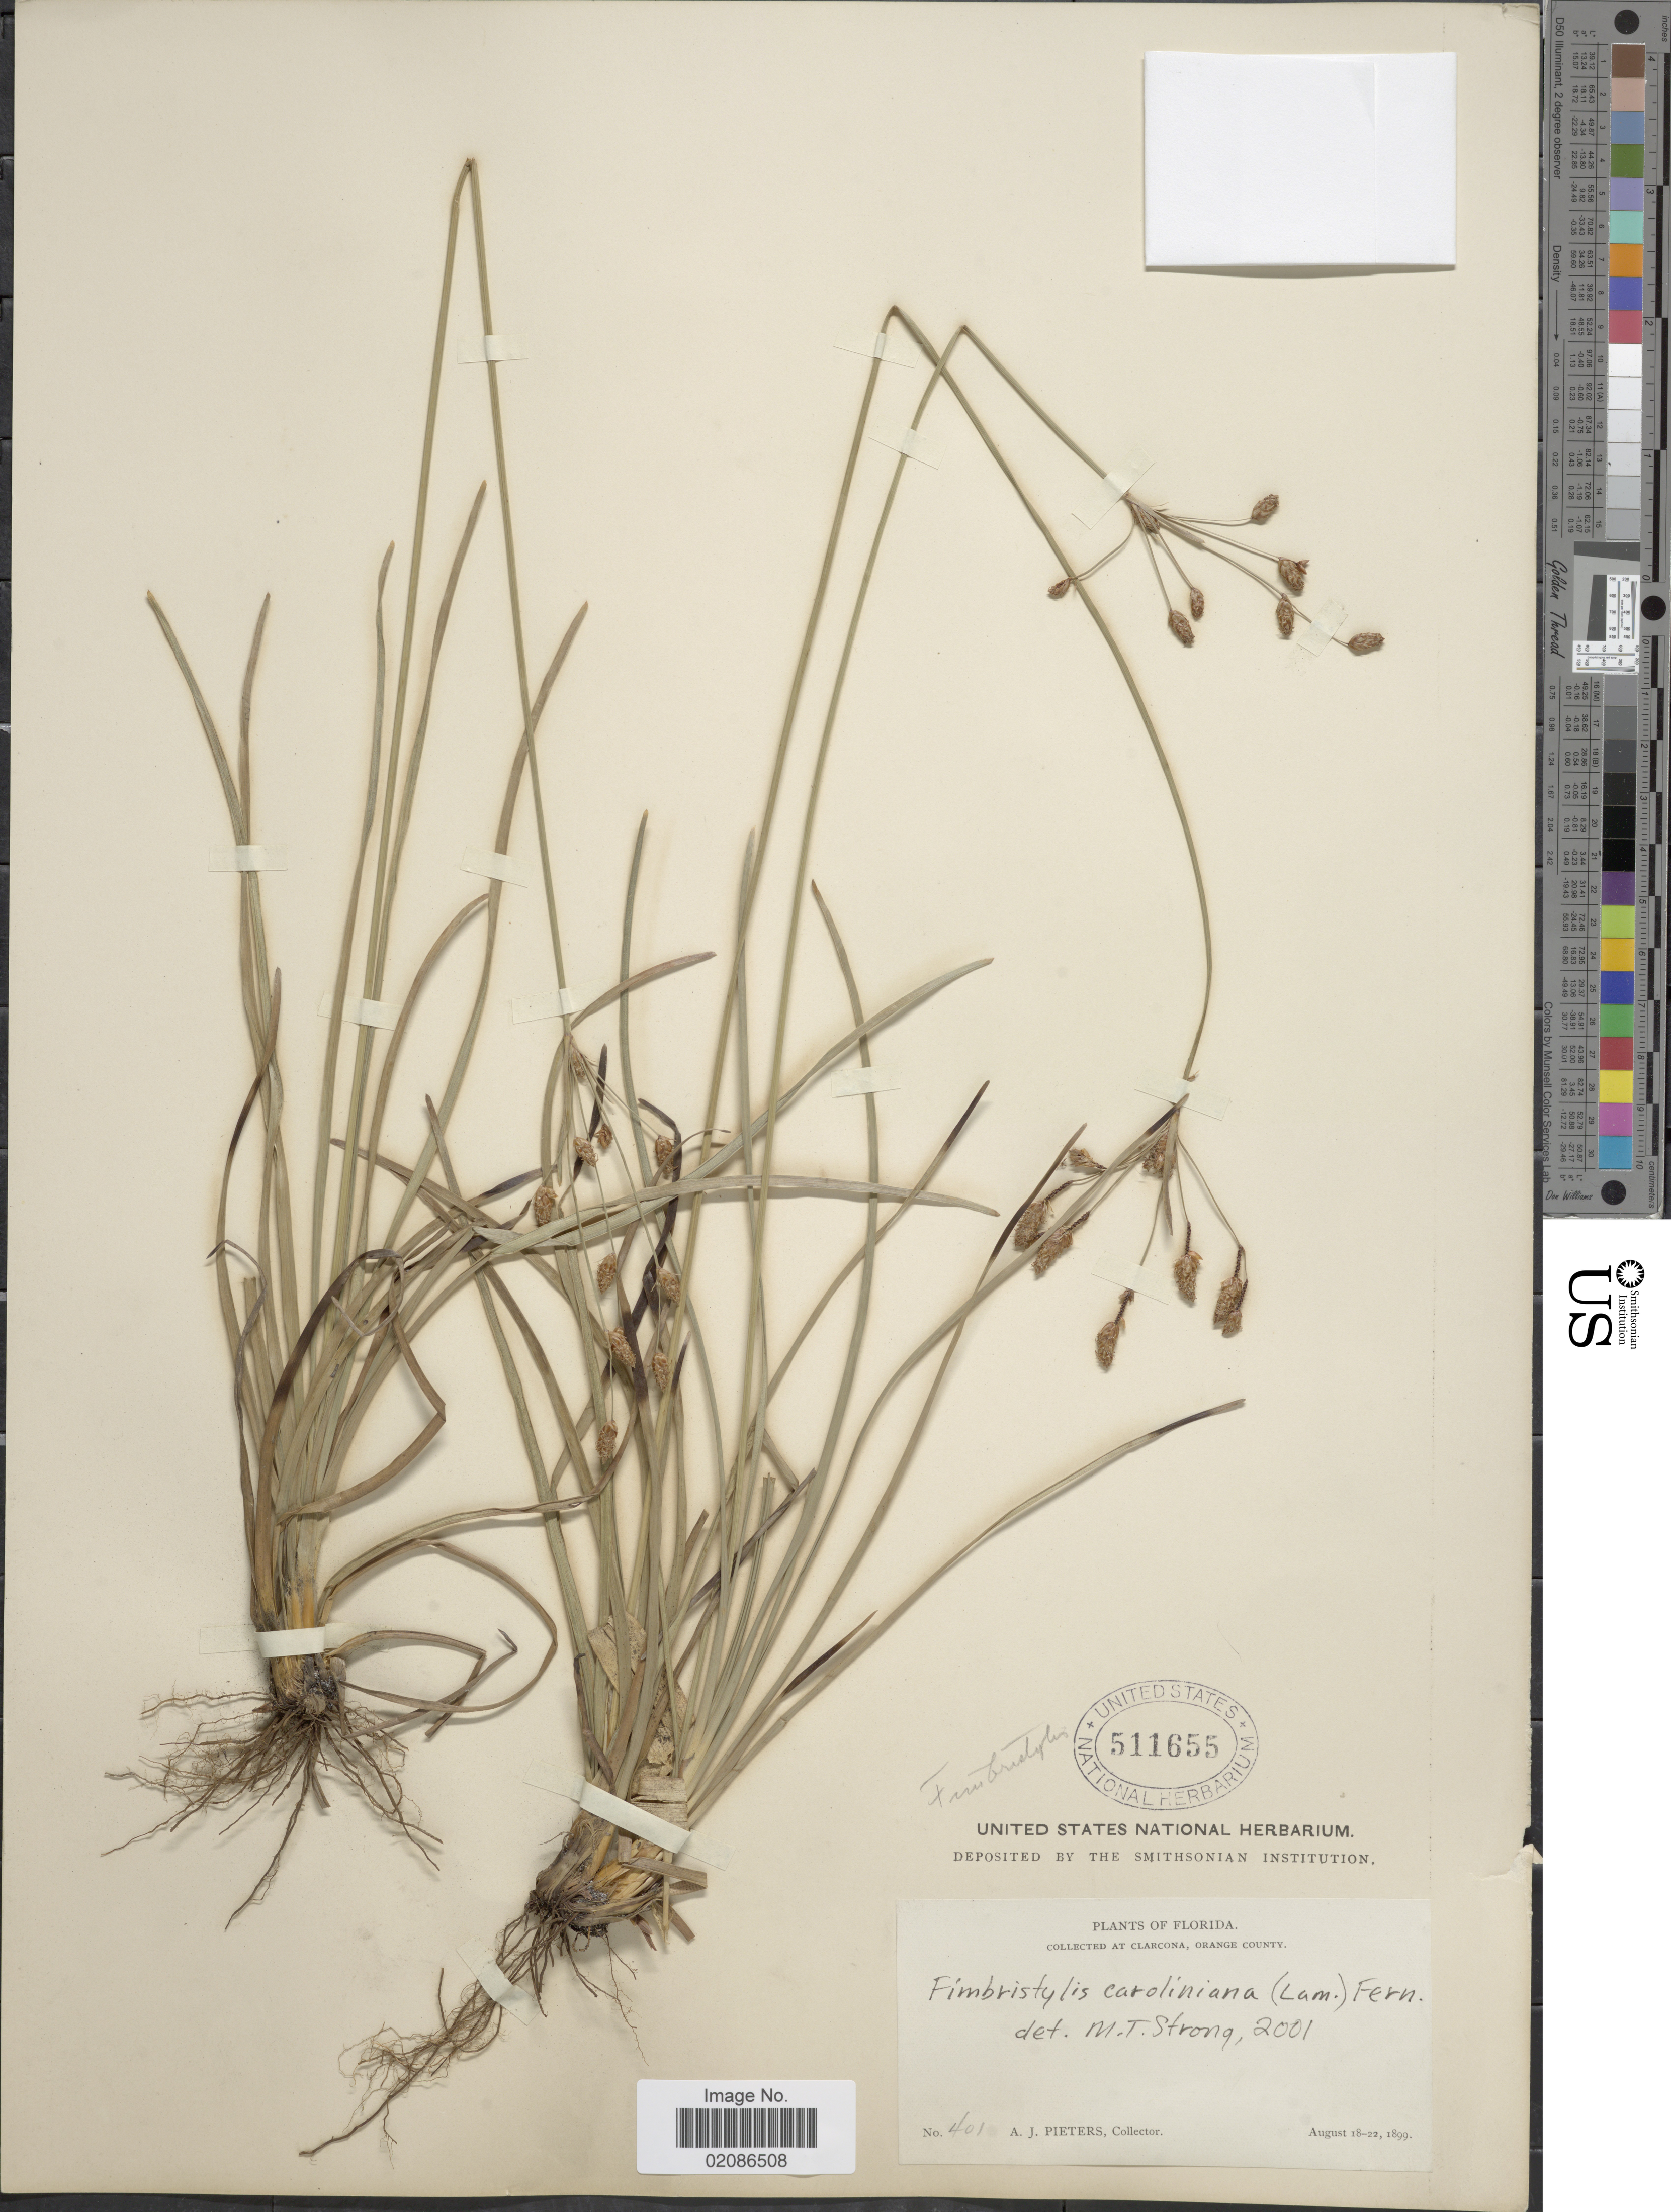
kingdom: Plantae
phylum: Tracheophyta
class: Liliopsida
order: Poales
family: Cyperaceae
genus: Fimbristylis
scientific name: Fimbristylis caroliniana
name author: (Lam.) Fernald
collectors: A. Pieters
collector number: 401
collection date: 1899-08-18/1899-08-22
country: United States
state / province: Florida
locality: At Clarcona, Orange County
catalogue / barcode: US 511655